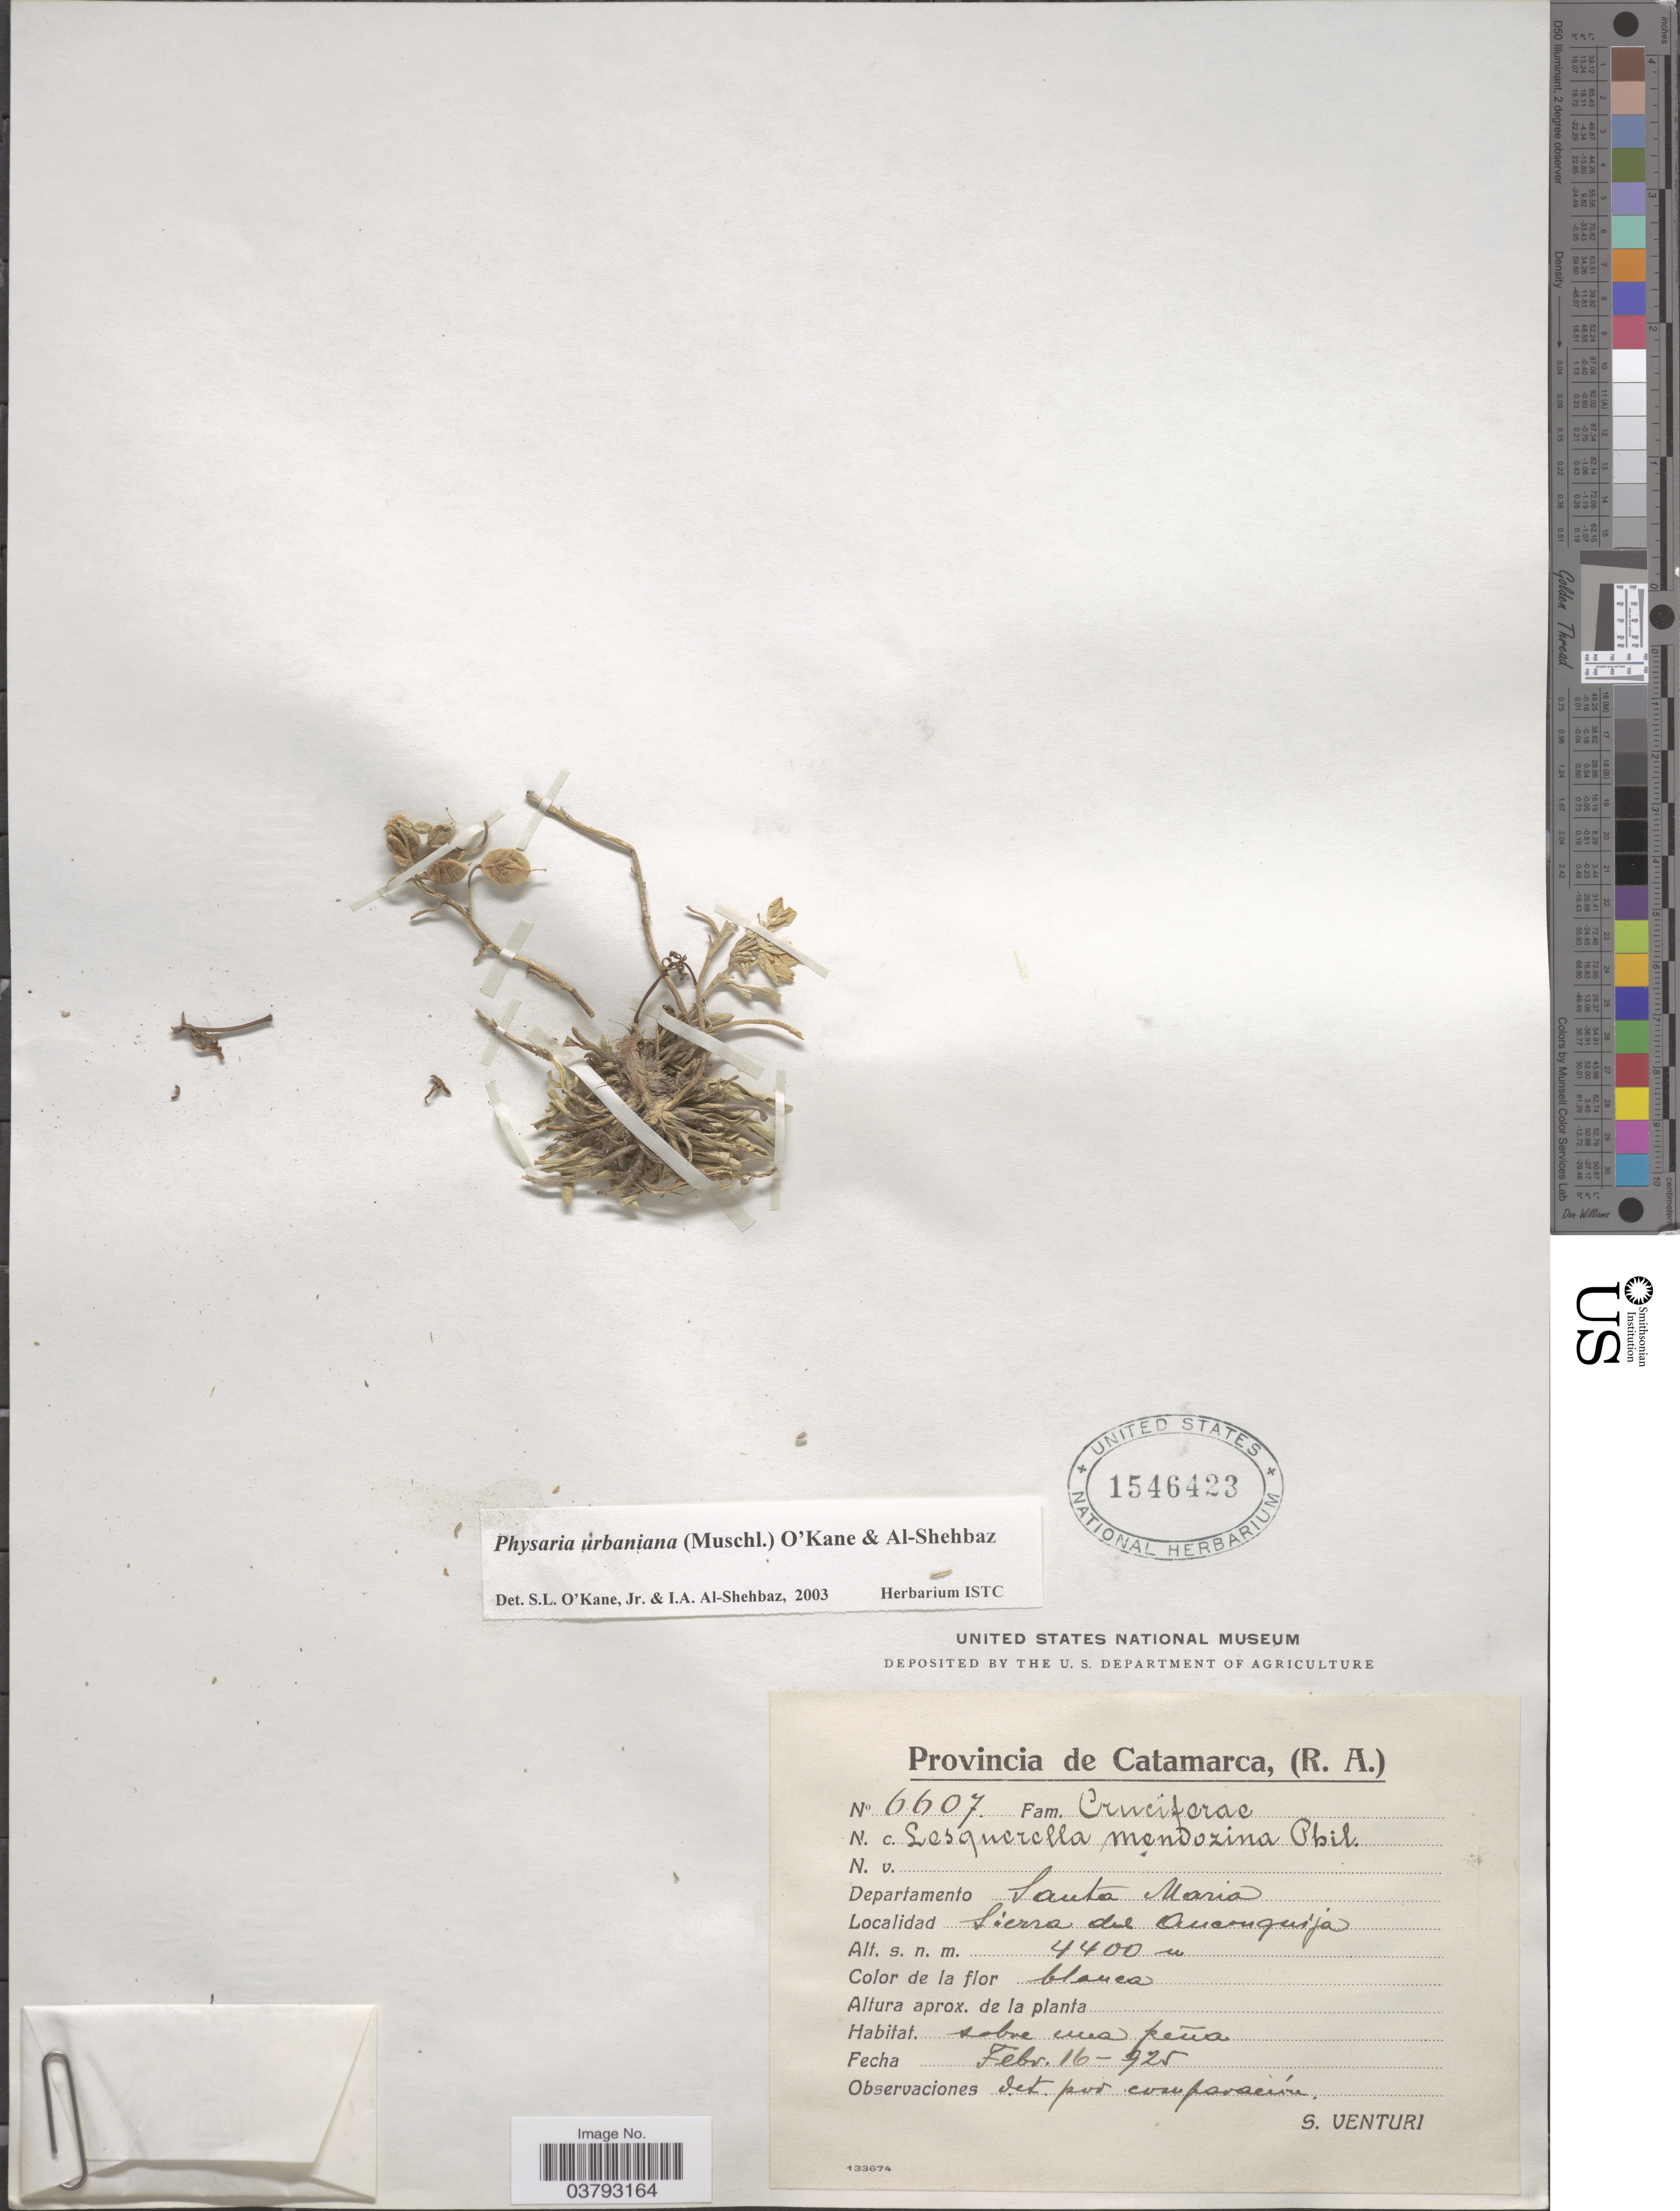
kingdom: Plantae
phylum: Tracheophyta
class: Magnoliopsida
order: Brassicales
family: Brassicaceae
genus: Physaria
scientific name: Physaria urbaniana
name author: (Muschl.) O'Kane & Al-Shehbaz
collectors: S. Venturi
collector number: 6607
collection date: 1925-02-16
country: Argentina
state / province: Catamarca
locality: Departamento Santa Maria. Sierra de Anconquija.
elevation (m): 4400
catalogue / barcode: US 1546423